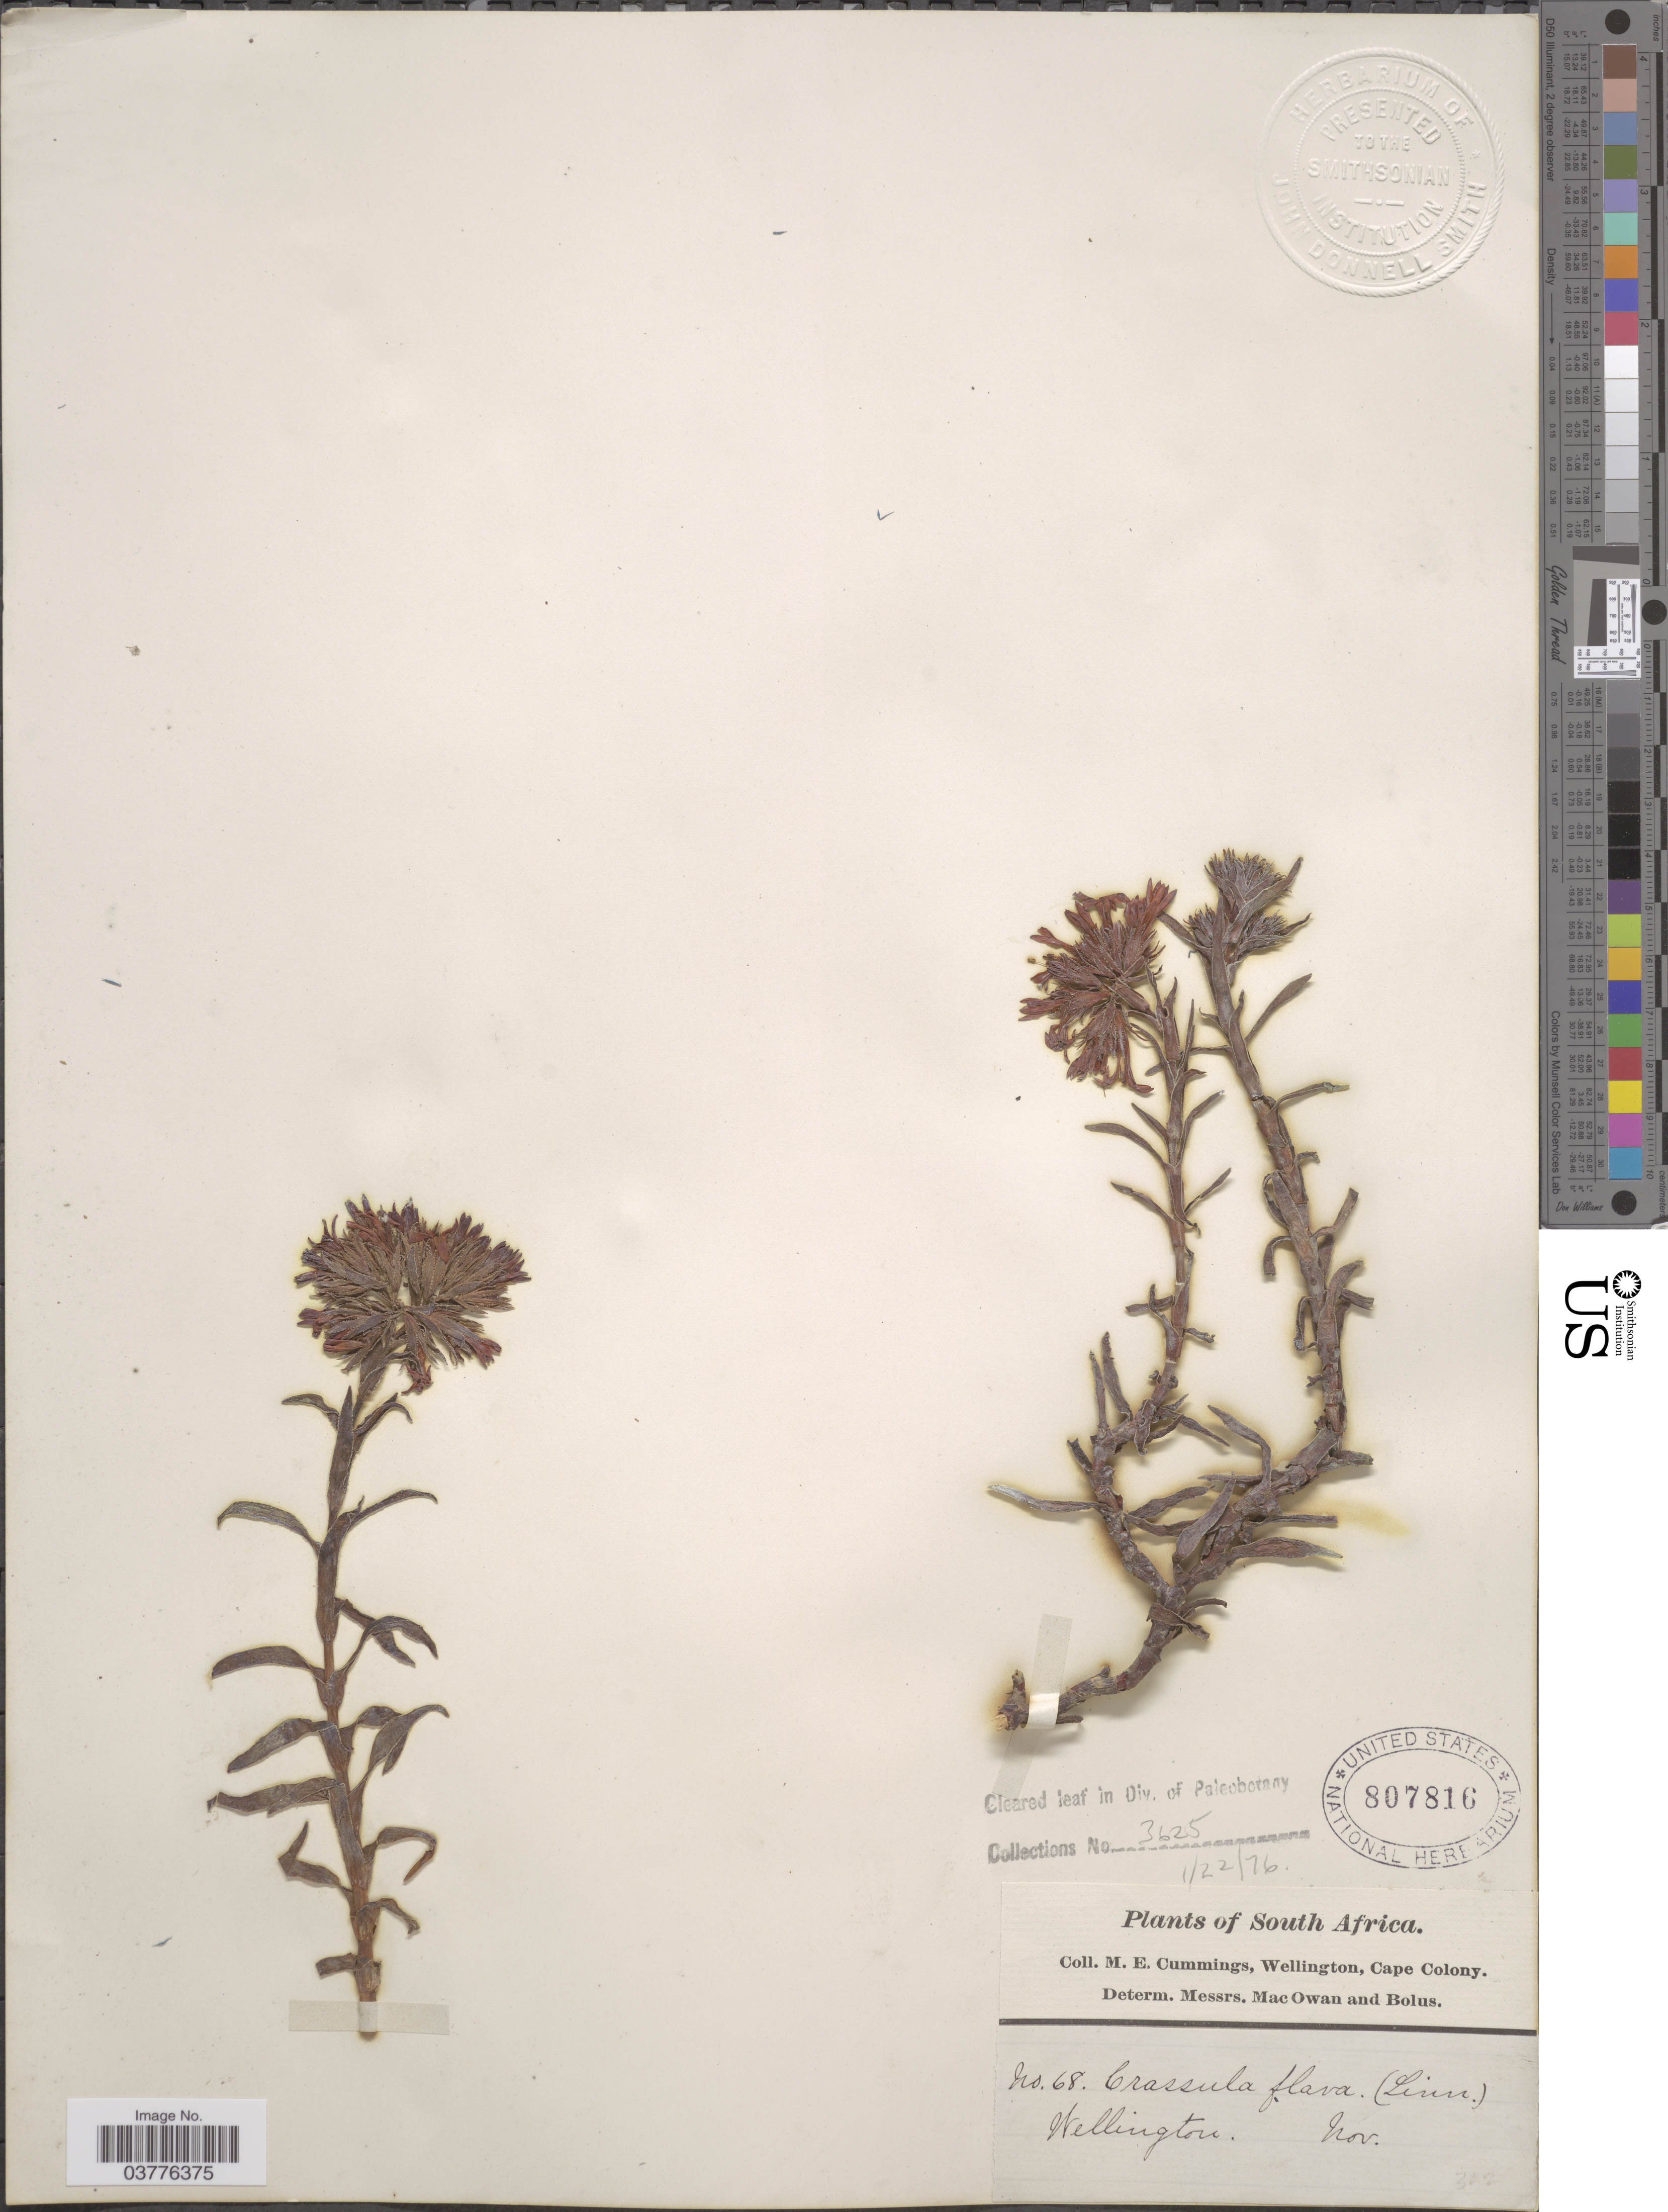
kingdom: Plantae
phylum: Tracheophyta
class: Magnoliopsida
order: Saxifragales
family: Crassulaceae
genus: Crassula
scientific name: Crassula flava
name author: L.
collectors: M. E. Cummings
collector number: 68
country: South Africa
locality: Wellington.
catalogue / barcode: US 807816